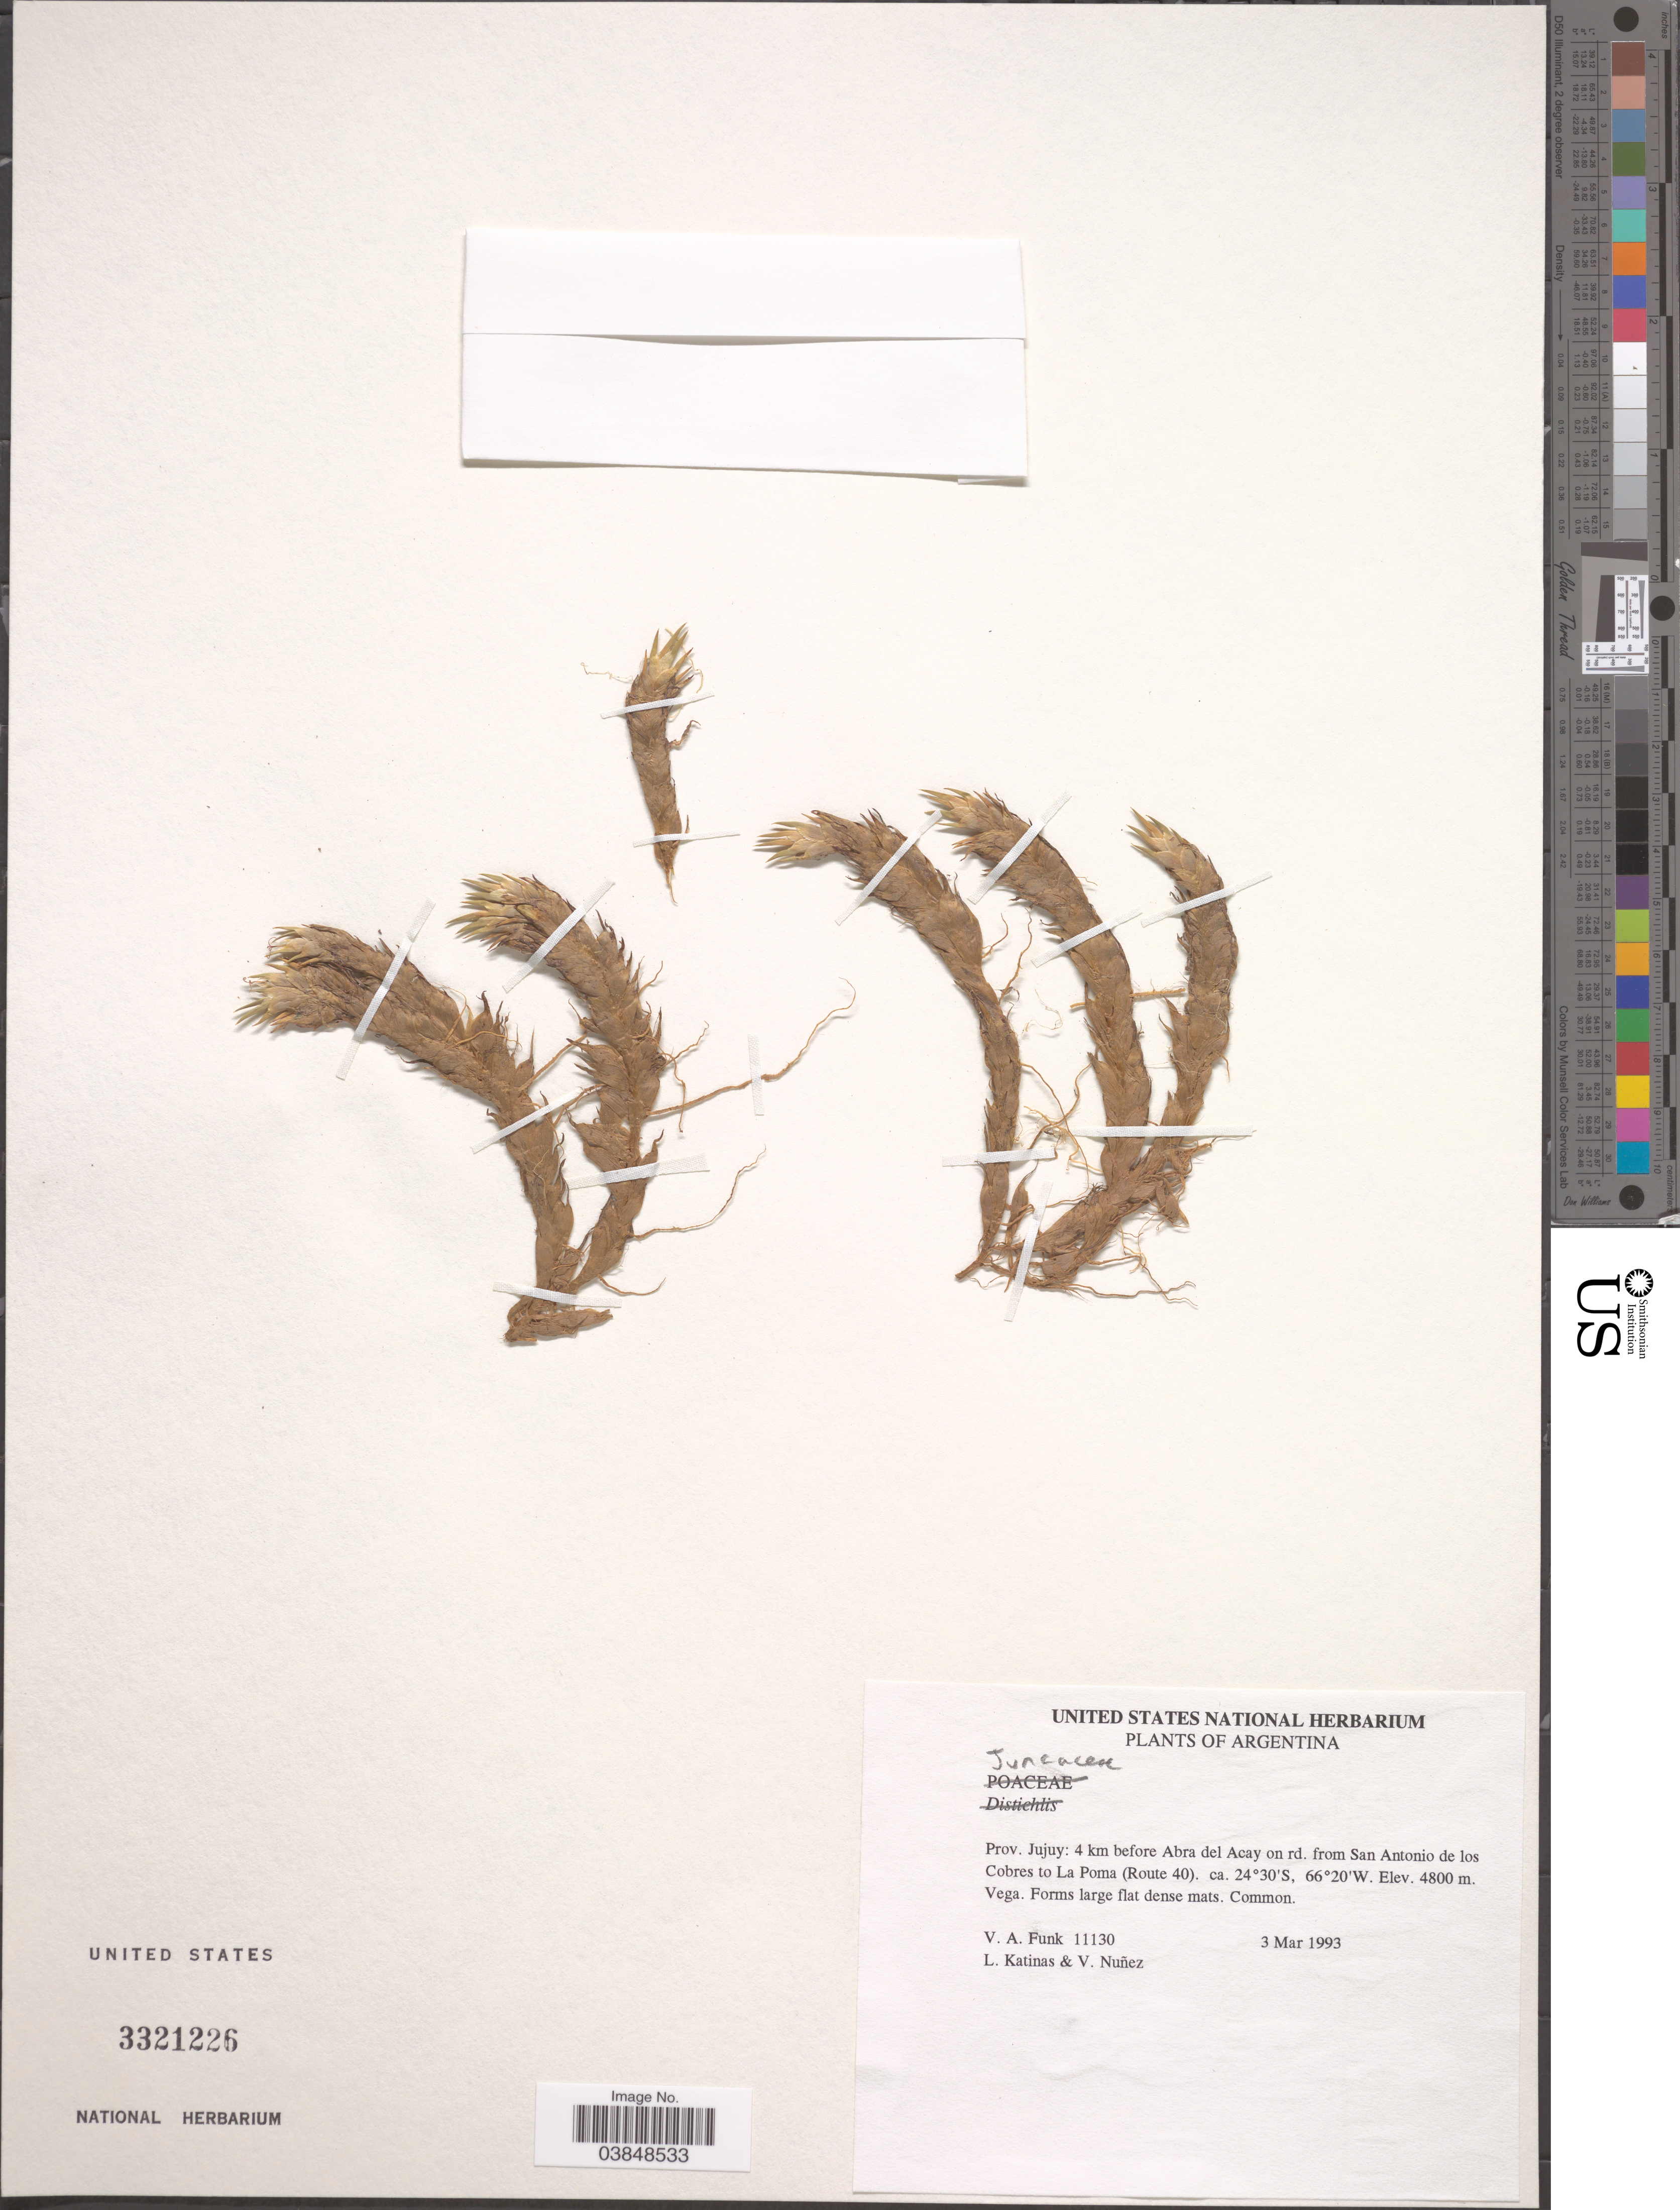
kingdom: Plantae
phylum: Tracheophyta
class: Liliopsida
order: Poales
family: Juncaceae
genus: Distichia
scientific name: Distichia sp.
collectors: V. Funk, L. Katinas & V. Nuñez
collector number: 11130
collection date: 1993-03-03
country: Argentina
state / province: Jujuy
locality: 4 km before Abra del Acay on rd. from San Antonio de los Cobres to La Poma (Route 40). Vega.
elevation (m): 4800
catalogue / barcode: US 3321226